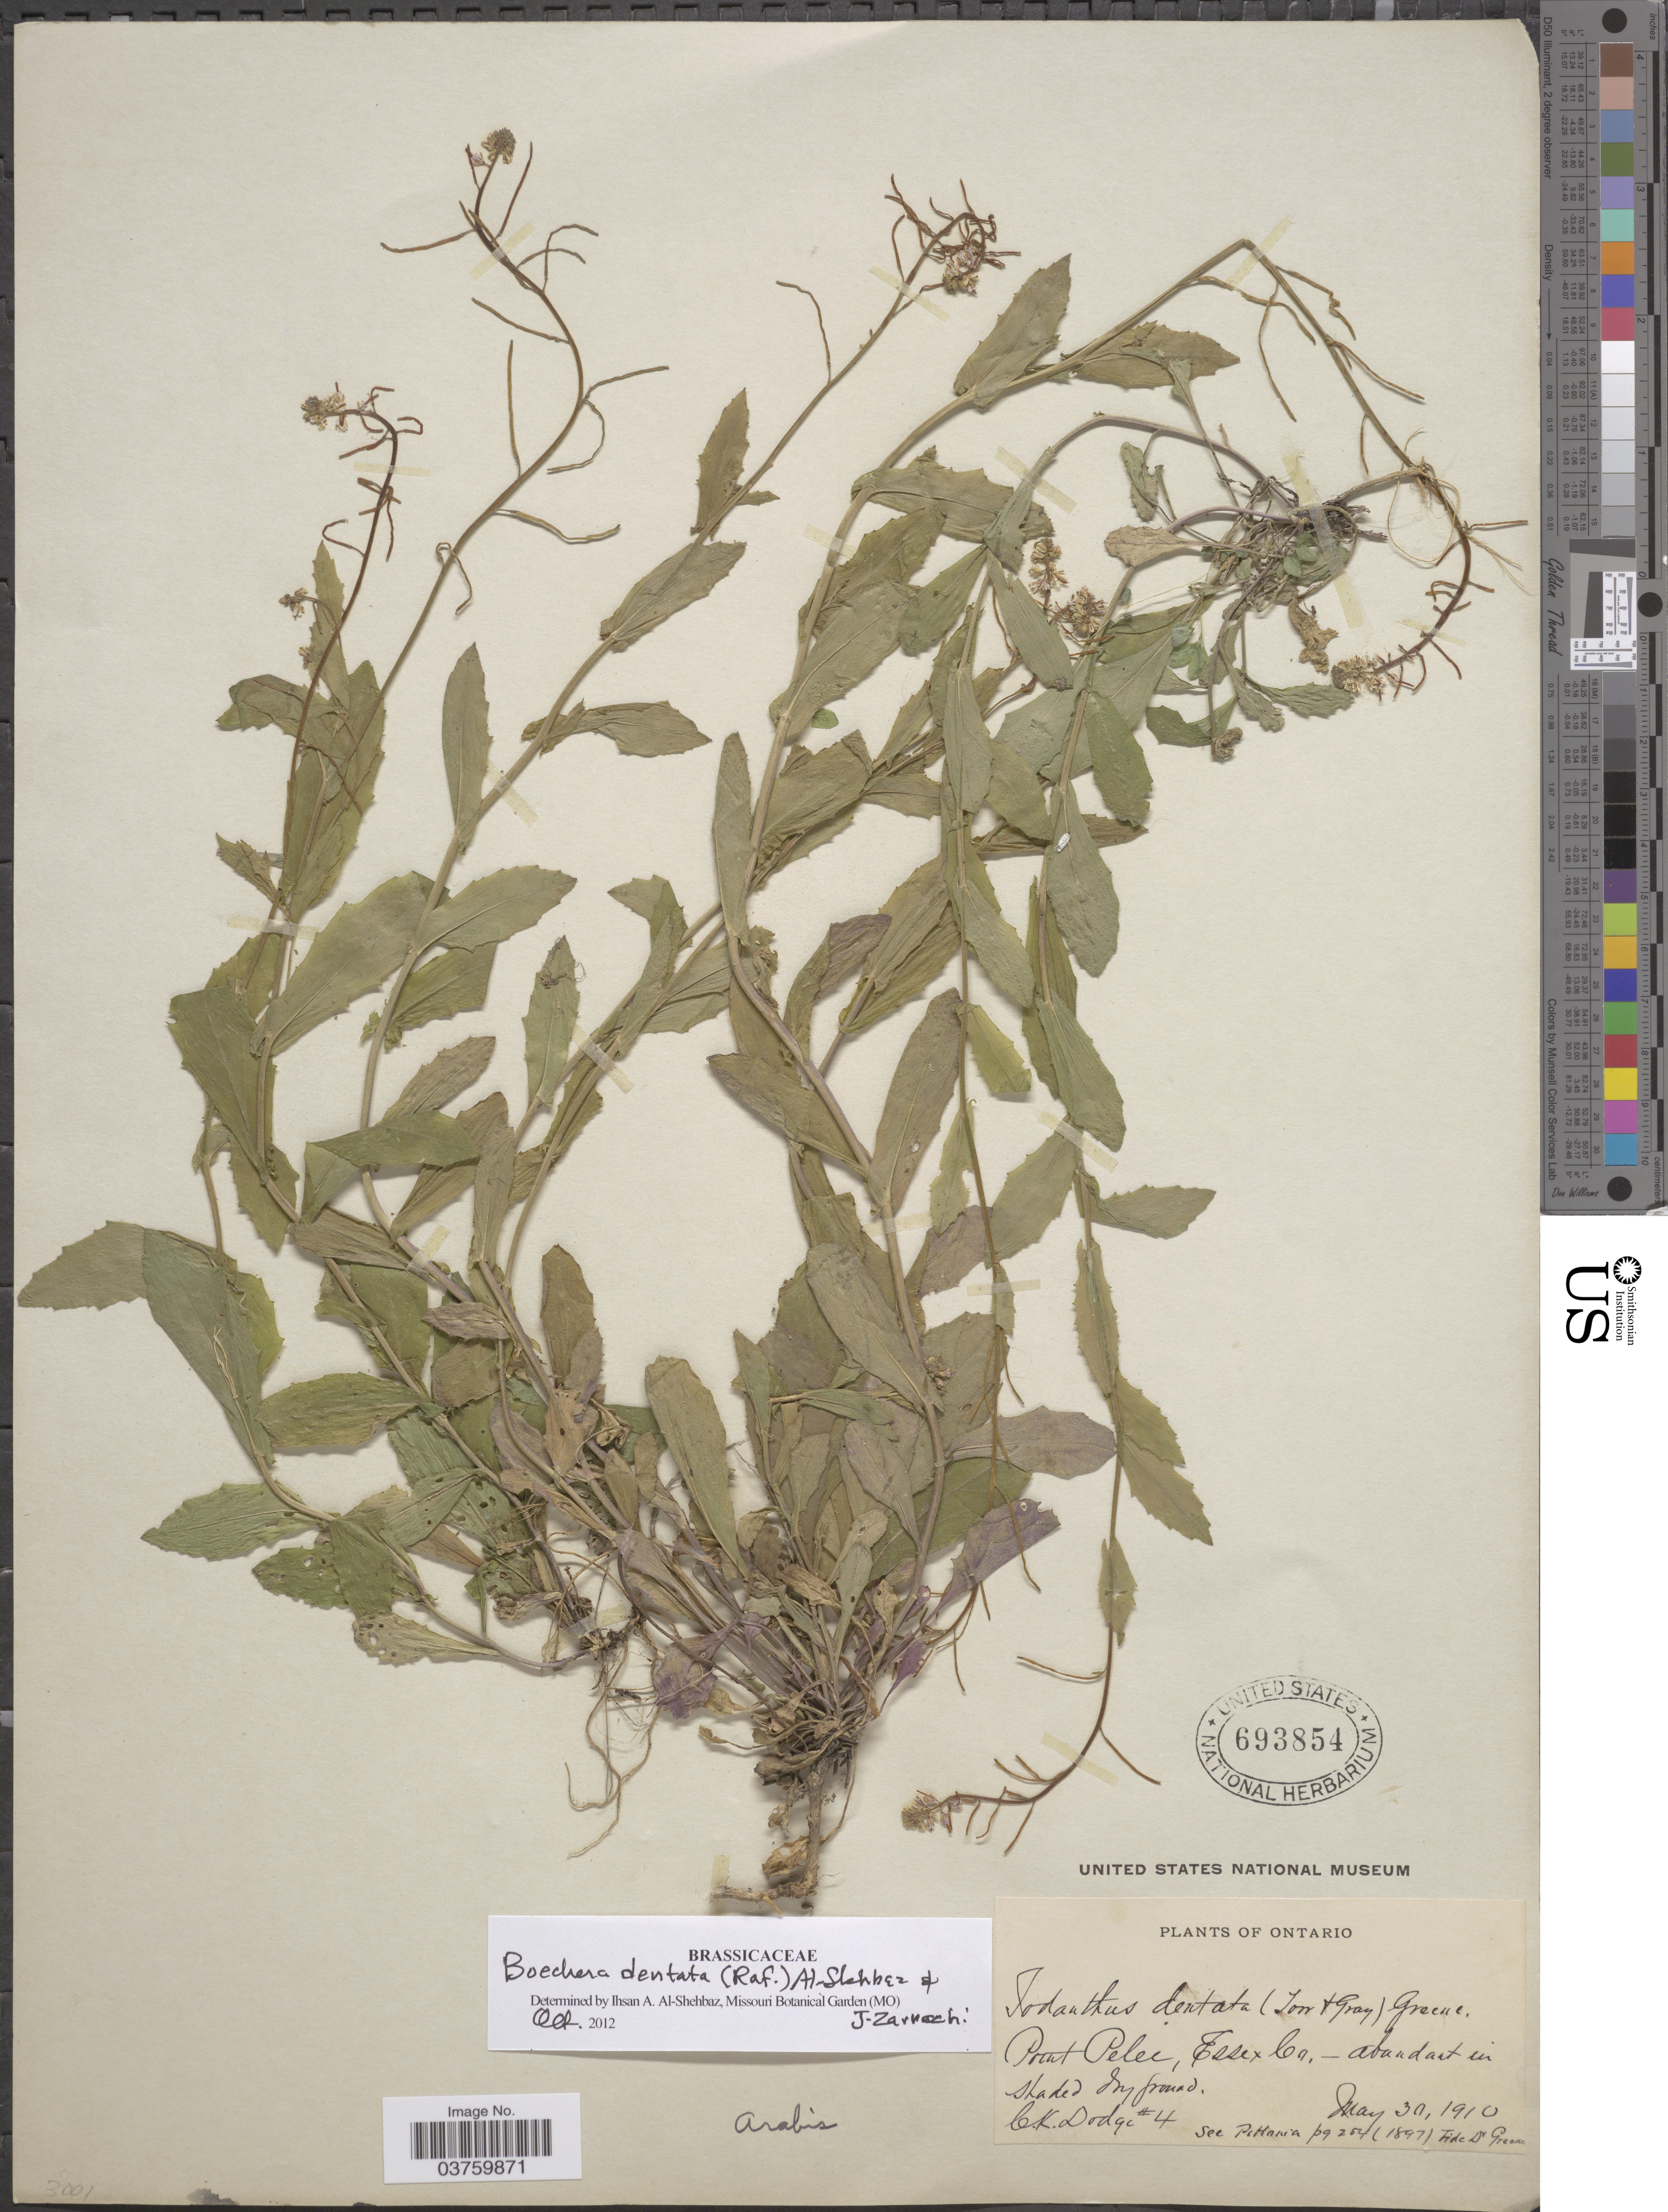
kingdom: Plantae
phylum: Tracheophyta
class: Magnoliopsida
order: Brassicales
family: Brassicaceae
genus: Boechera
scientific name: Boechera dentata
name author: (Raf.) Al-Shehbaz & Zarucchi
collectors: C. Dodge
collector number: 4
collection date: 1910-05-30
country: Canada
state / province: Ontario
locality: Point Pelee, Essex Co.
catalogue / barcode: US 693854